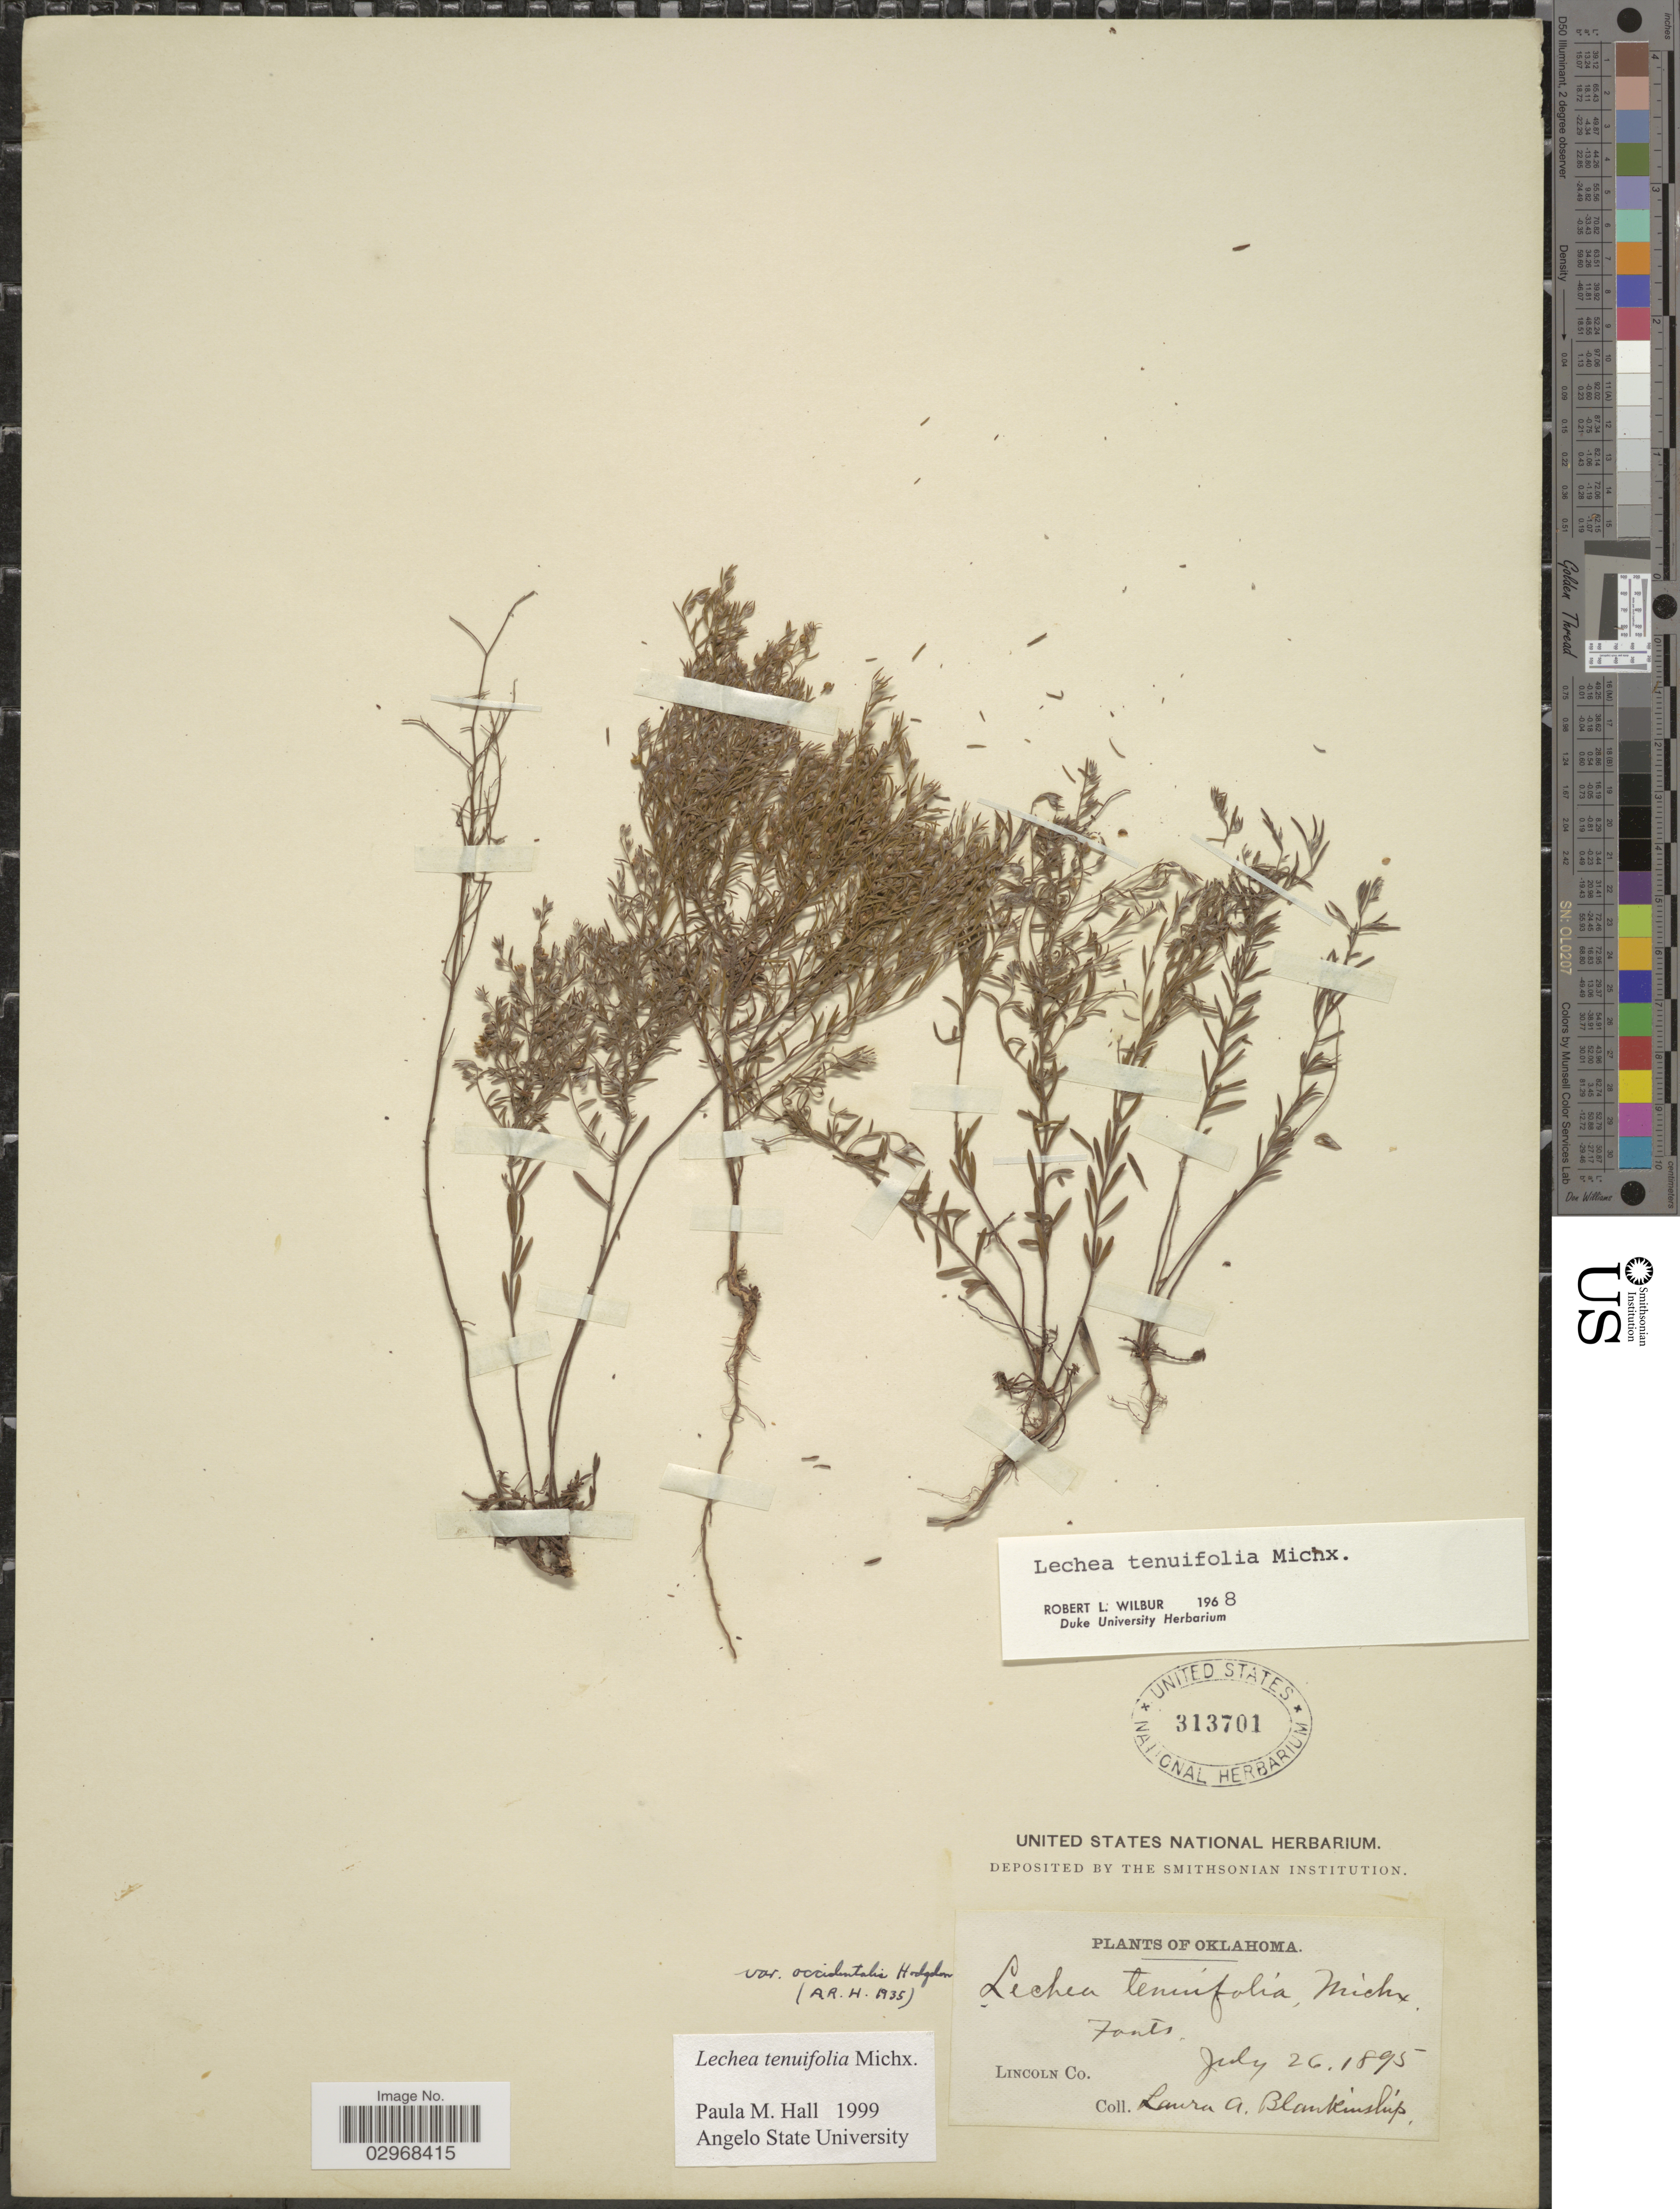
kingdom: Plantae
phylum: Tracheophyta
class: Magnoliopsida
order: Malvales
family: Cistaceae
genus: Lechea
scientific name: Lechea tenuifolia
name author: Michx.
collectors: L. A. Blankinship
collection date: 1895-07-26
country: United States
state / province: Oklahoma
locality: Lincoln Co.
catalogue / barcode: US 313701